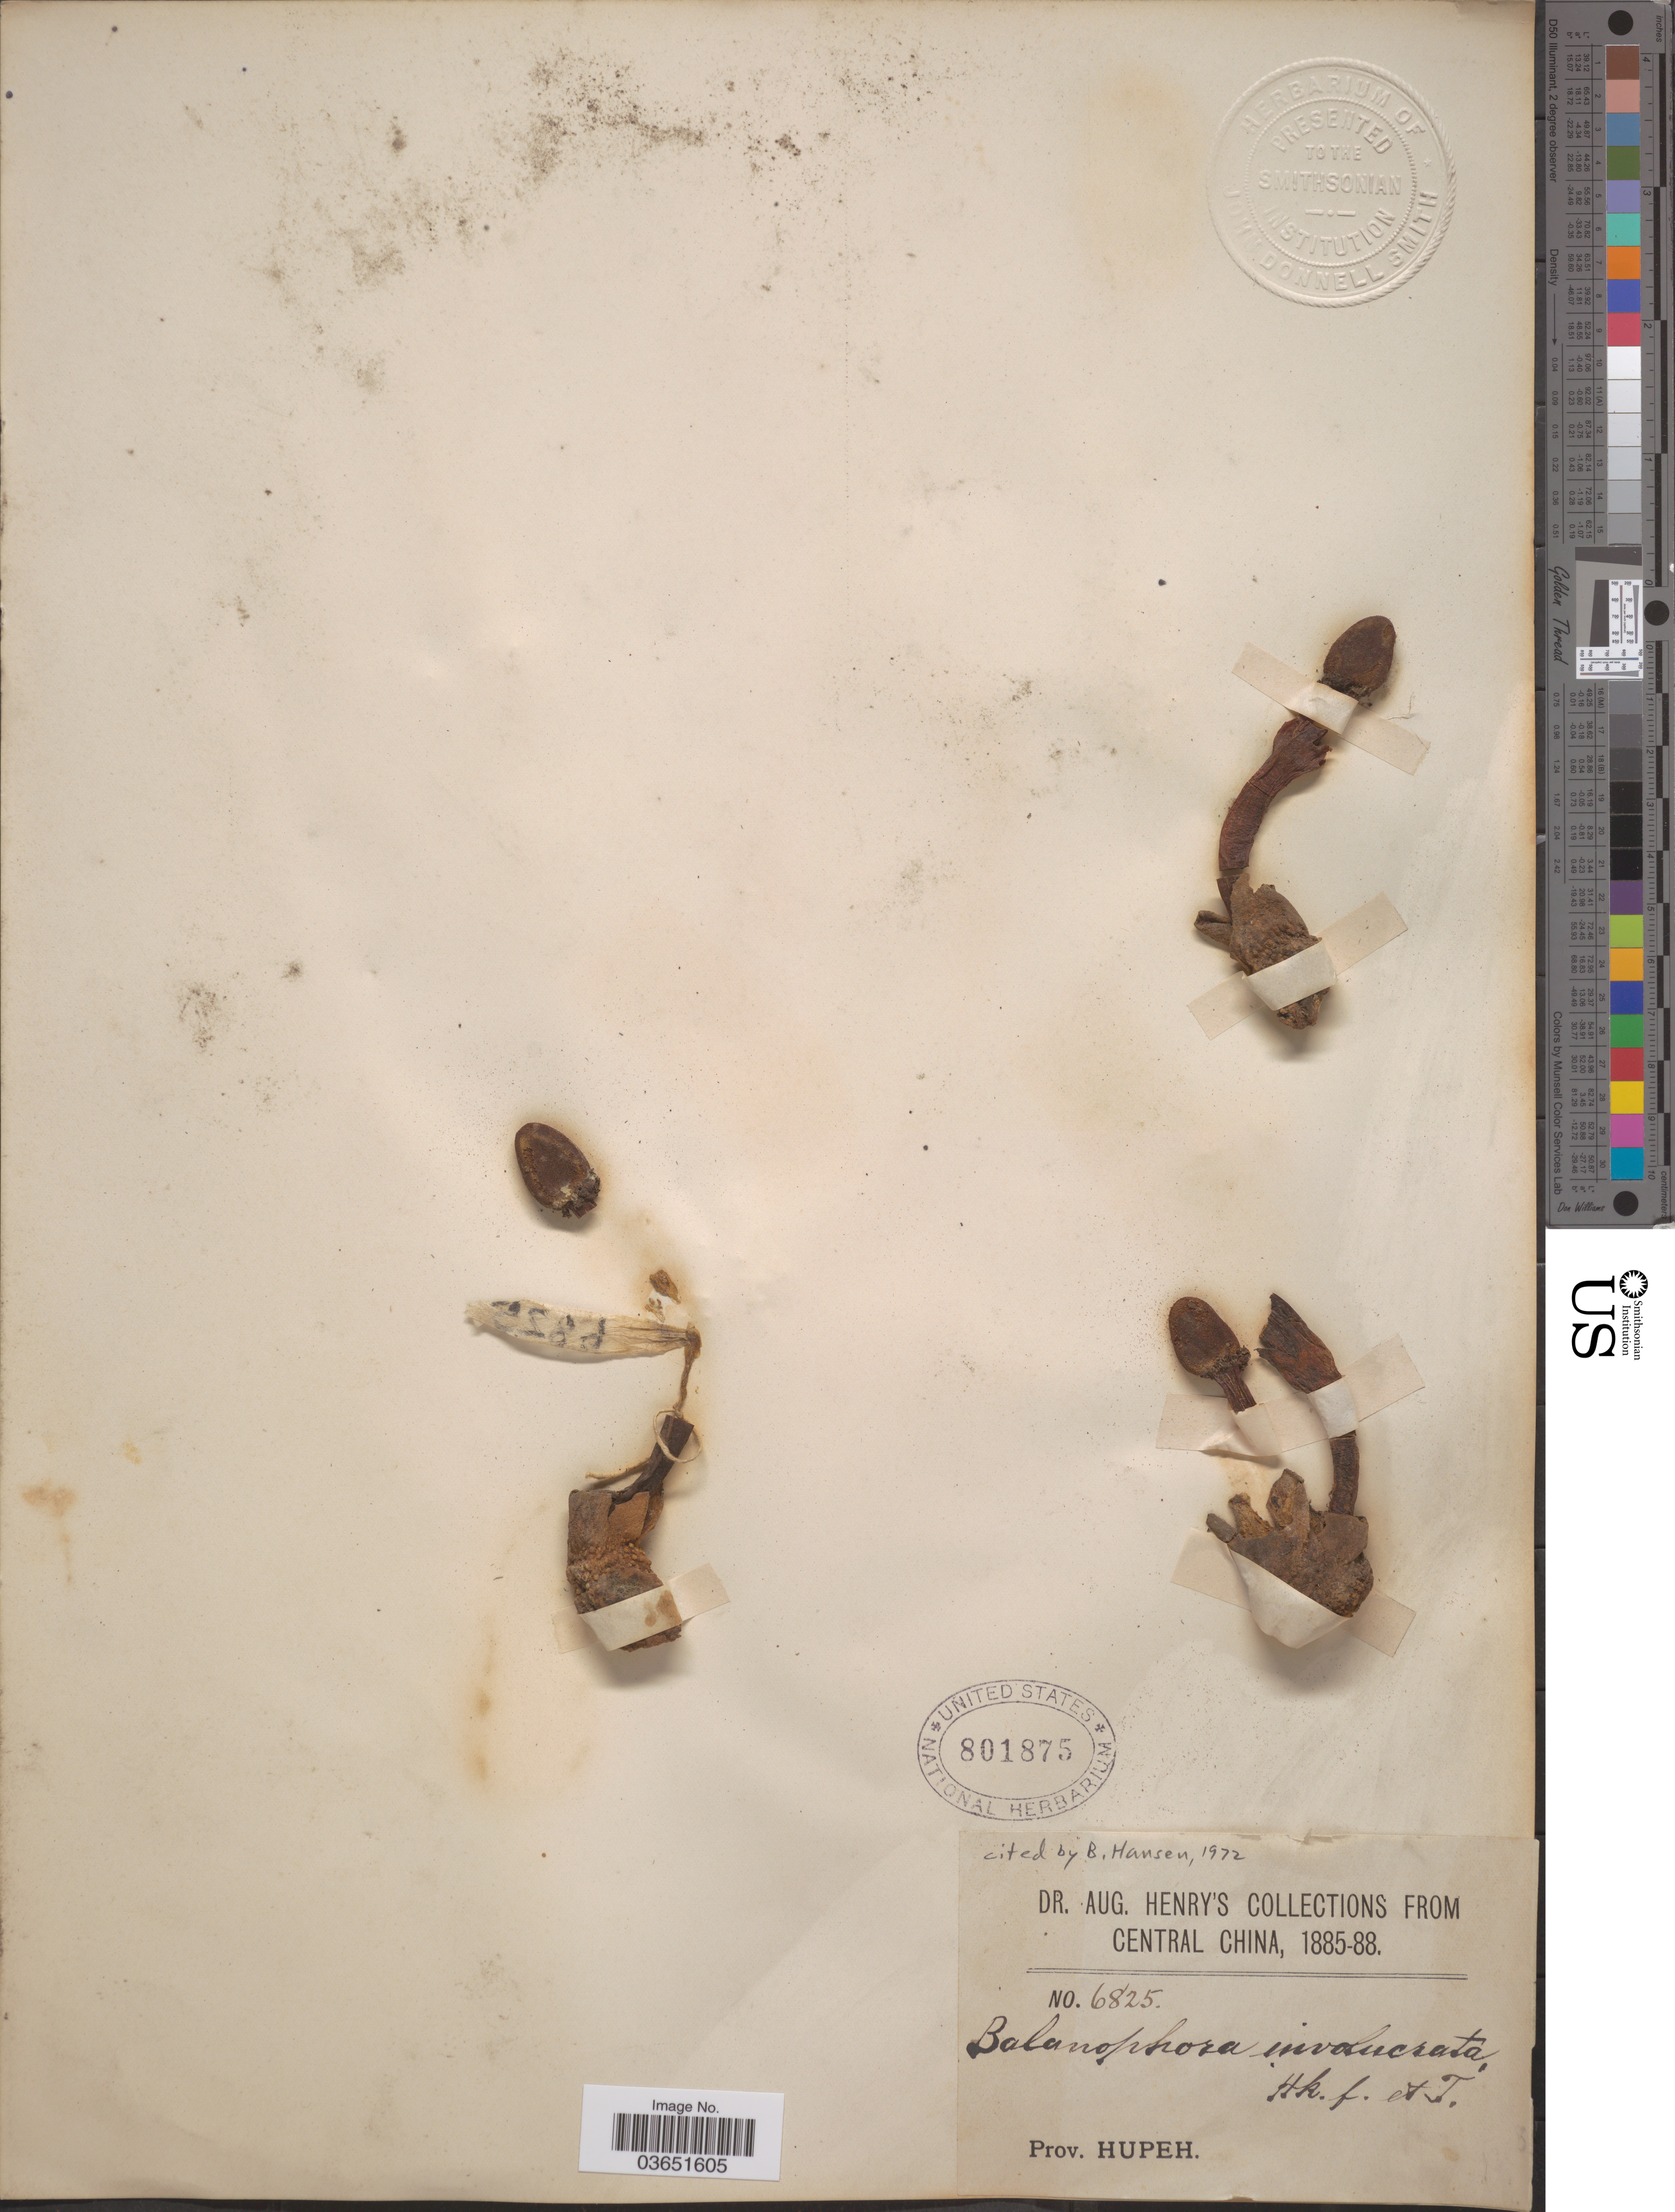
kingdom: Plantae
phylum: Tracheophyta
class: Magnoliopsida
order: Santalales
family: Balanophoraceae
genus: Balanophora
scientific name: Balanophora involucrata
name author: Hook. f.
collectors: A. Henry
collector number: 6825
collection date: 1885/1888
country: China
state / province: Hubei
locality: Central China. Prov. Hupeh.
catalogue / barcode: US 801875